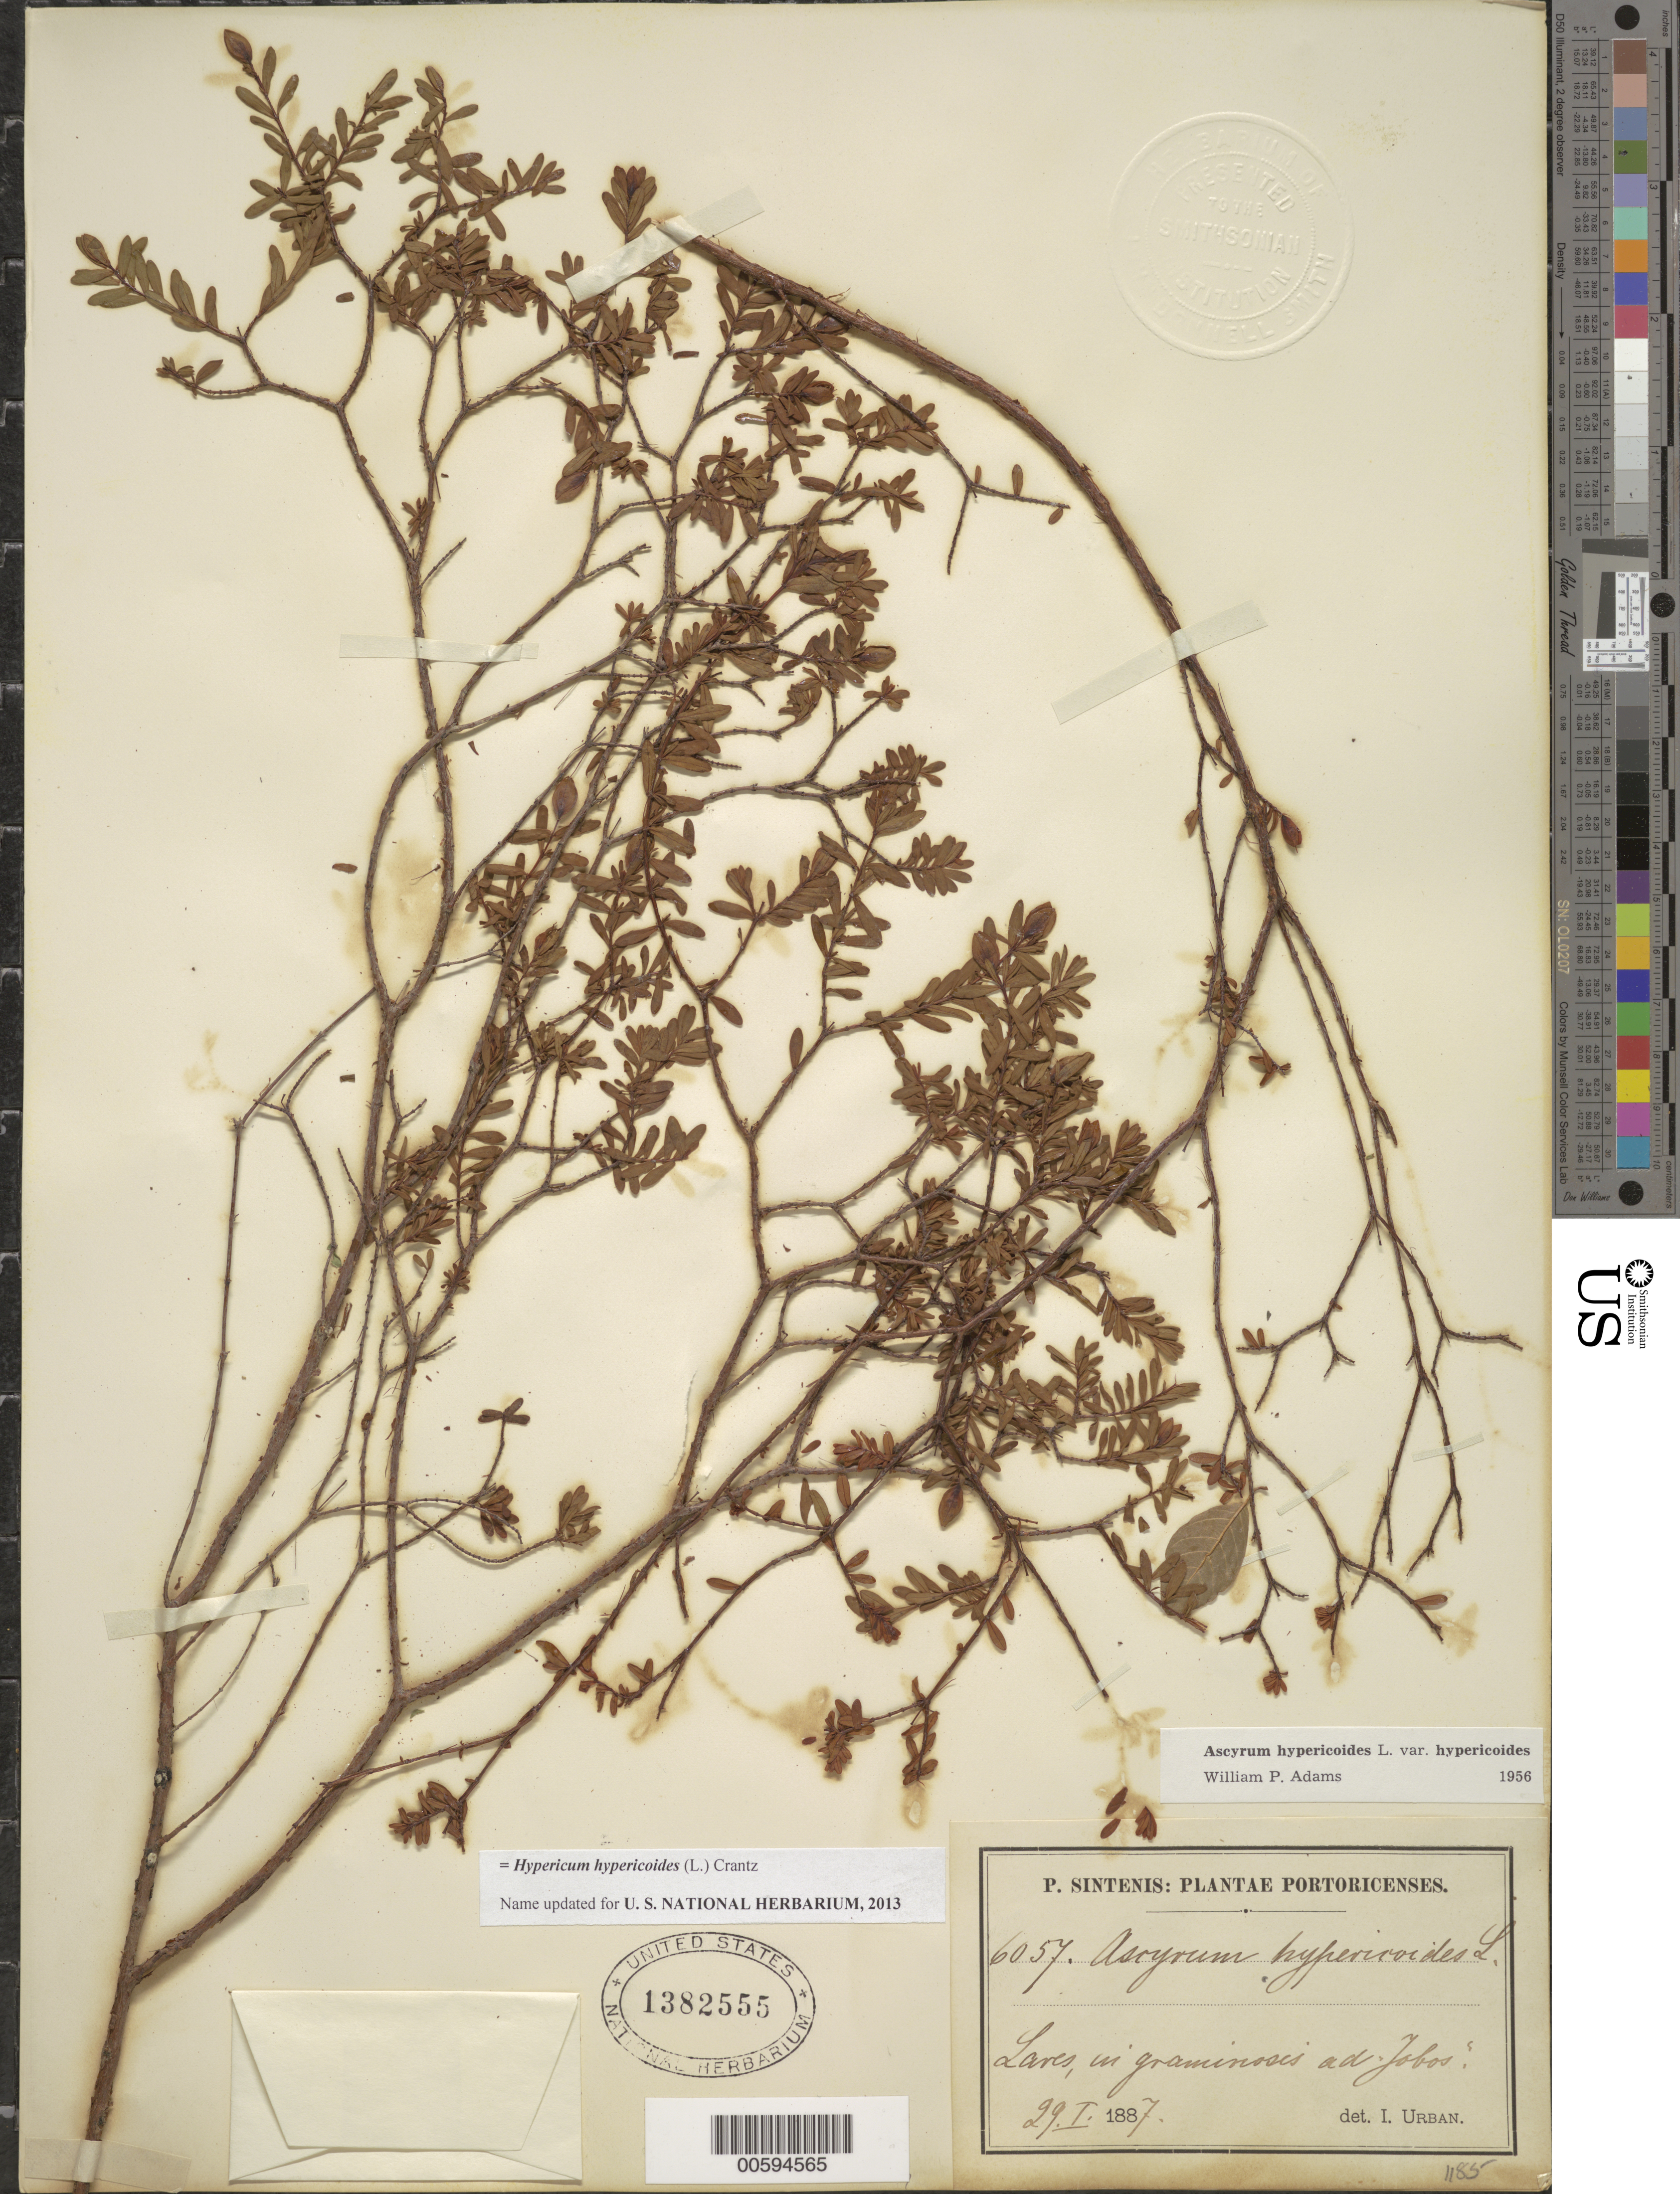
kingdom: Plantae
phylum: Tracheophyta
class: Magnoliopsida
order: Malpighiales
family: Hypericaceae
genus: Hypericum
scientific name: Hypericum hypericoides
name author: (L.) Crantz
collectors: P. Sintenis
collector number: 6057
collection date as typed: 29 Jan 1887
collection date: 1887-01-29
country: Puerto Rico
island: Greater Antilles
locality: Lares, in graminosis ad Jobos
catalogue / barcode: US 1382555